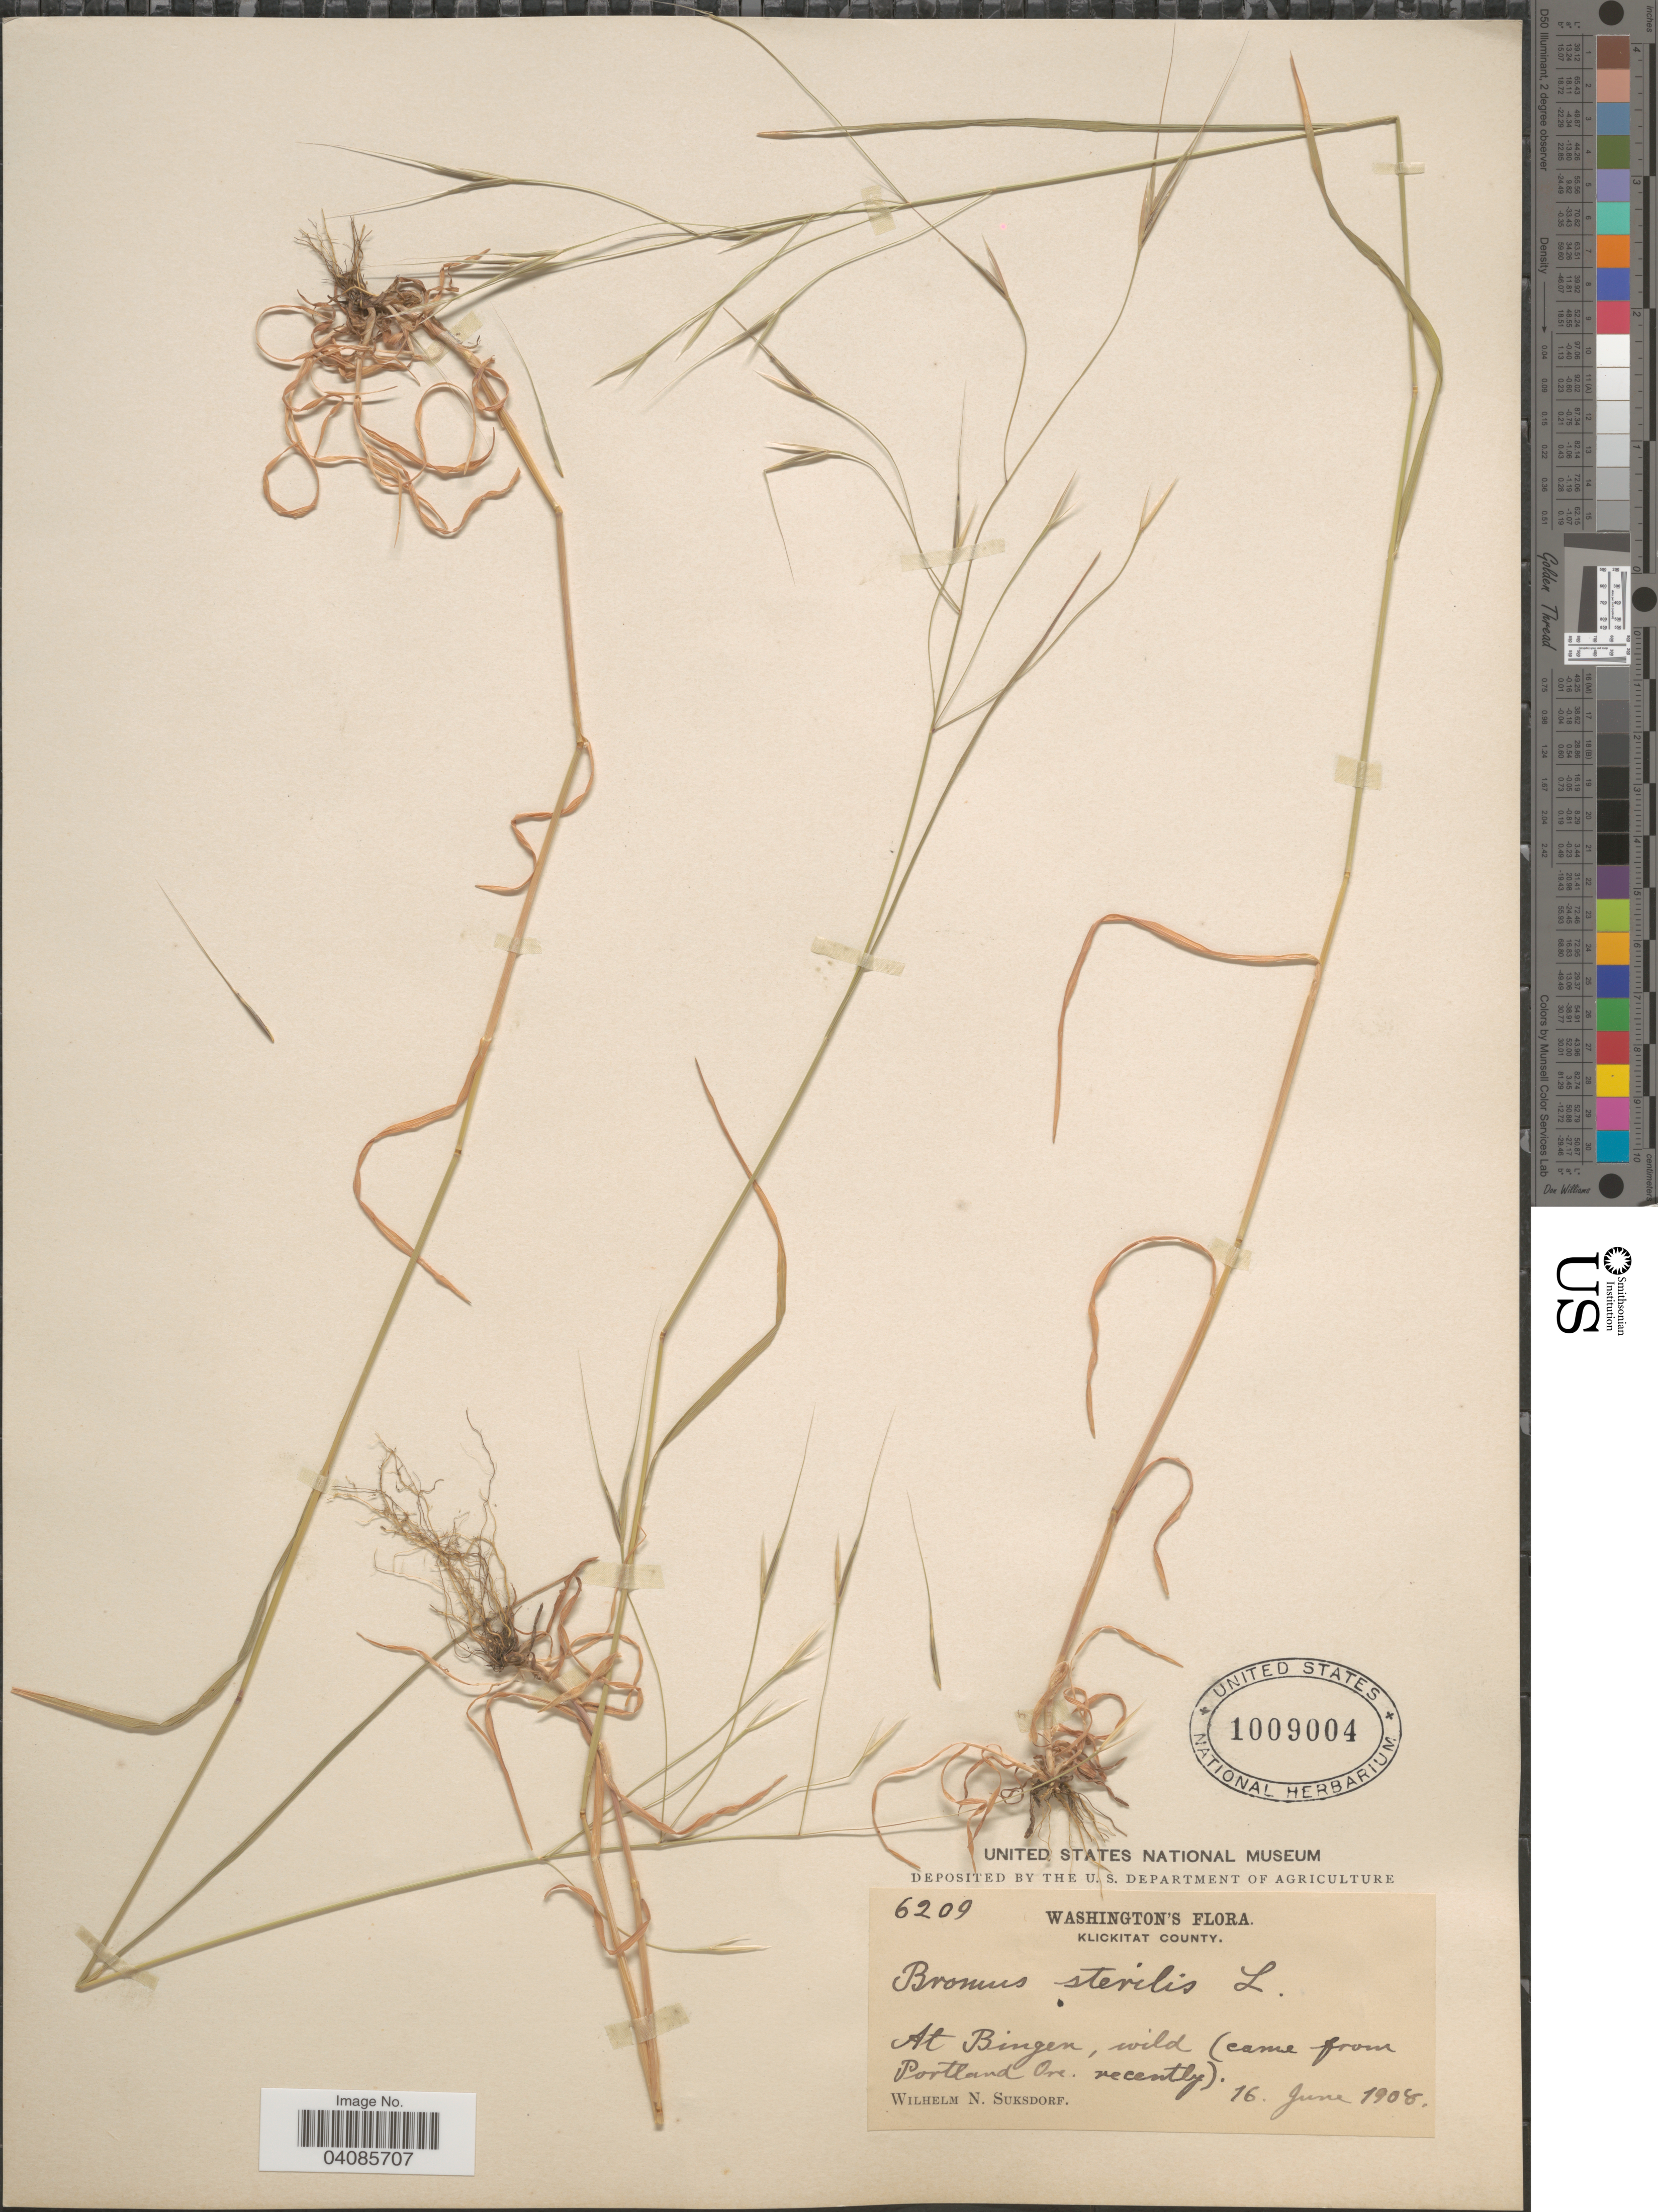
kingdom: Plantae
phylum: Tracheophyta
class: Liliopsida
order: Poales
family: Poaceae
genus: Bromus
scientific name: Bromus sterilis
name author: L.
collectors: W. N. Suksdorf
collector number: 6209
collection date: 1908-06-16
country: United States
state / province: Washington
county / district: Klickitat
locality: Klickitat County. At Bingen.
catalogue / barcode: US 1009004